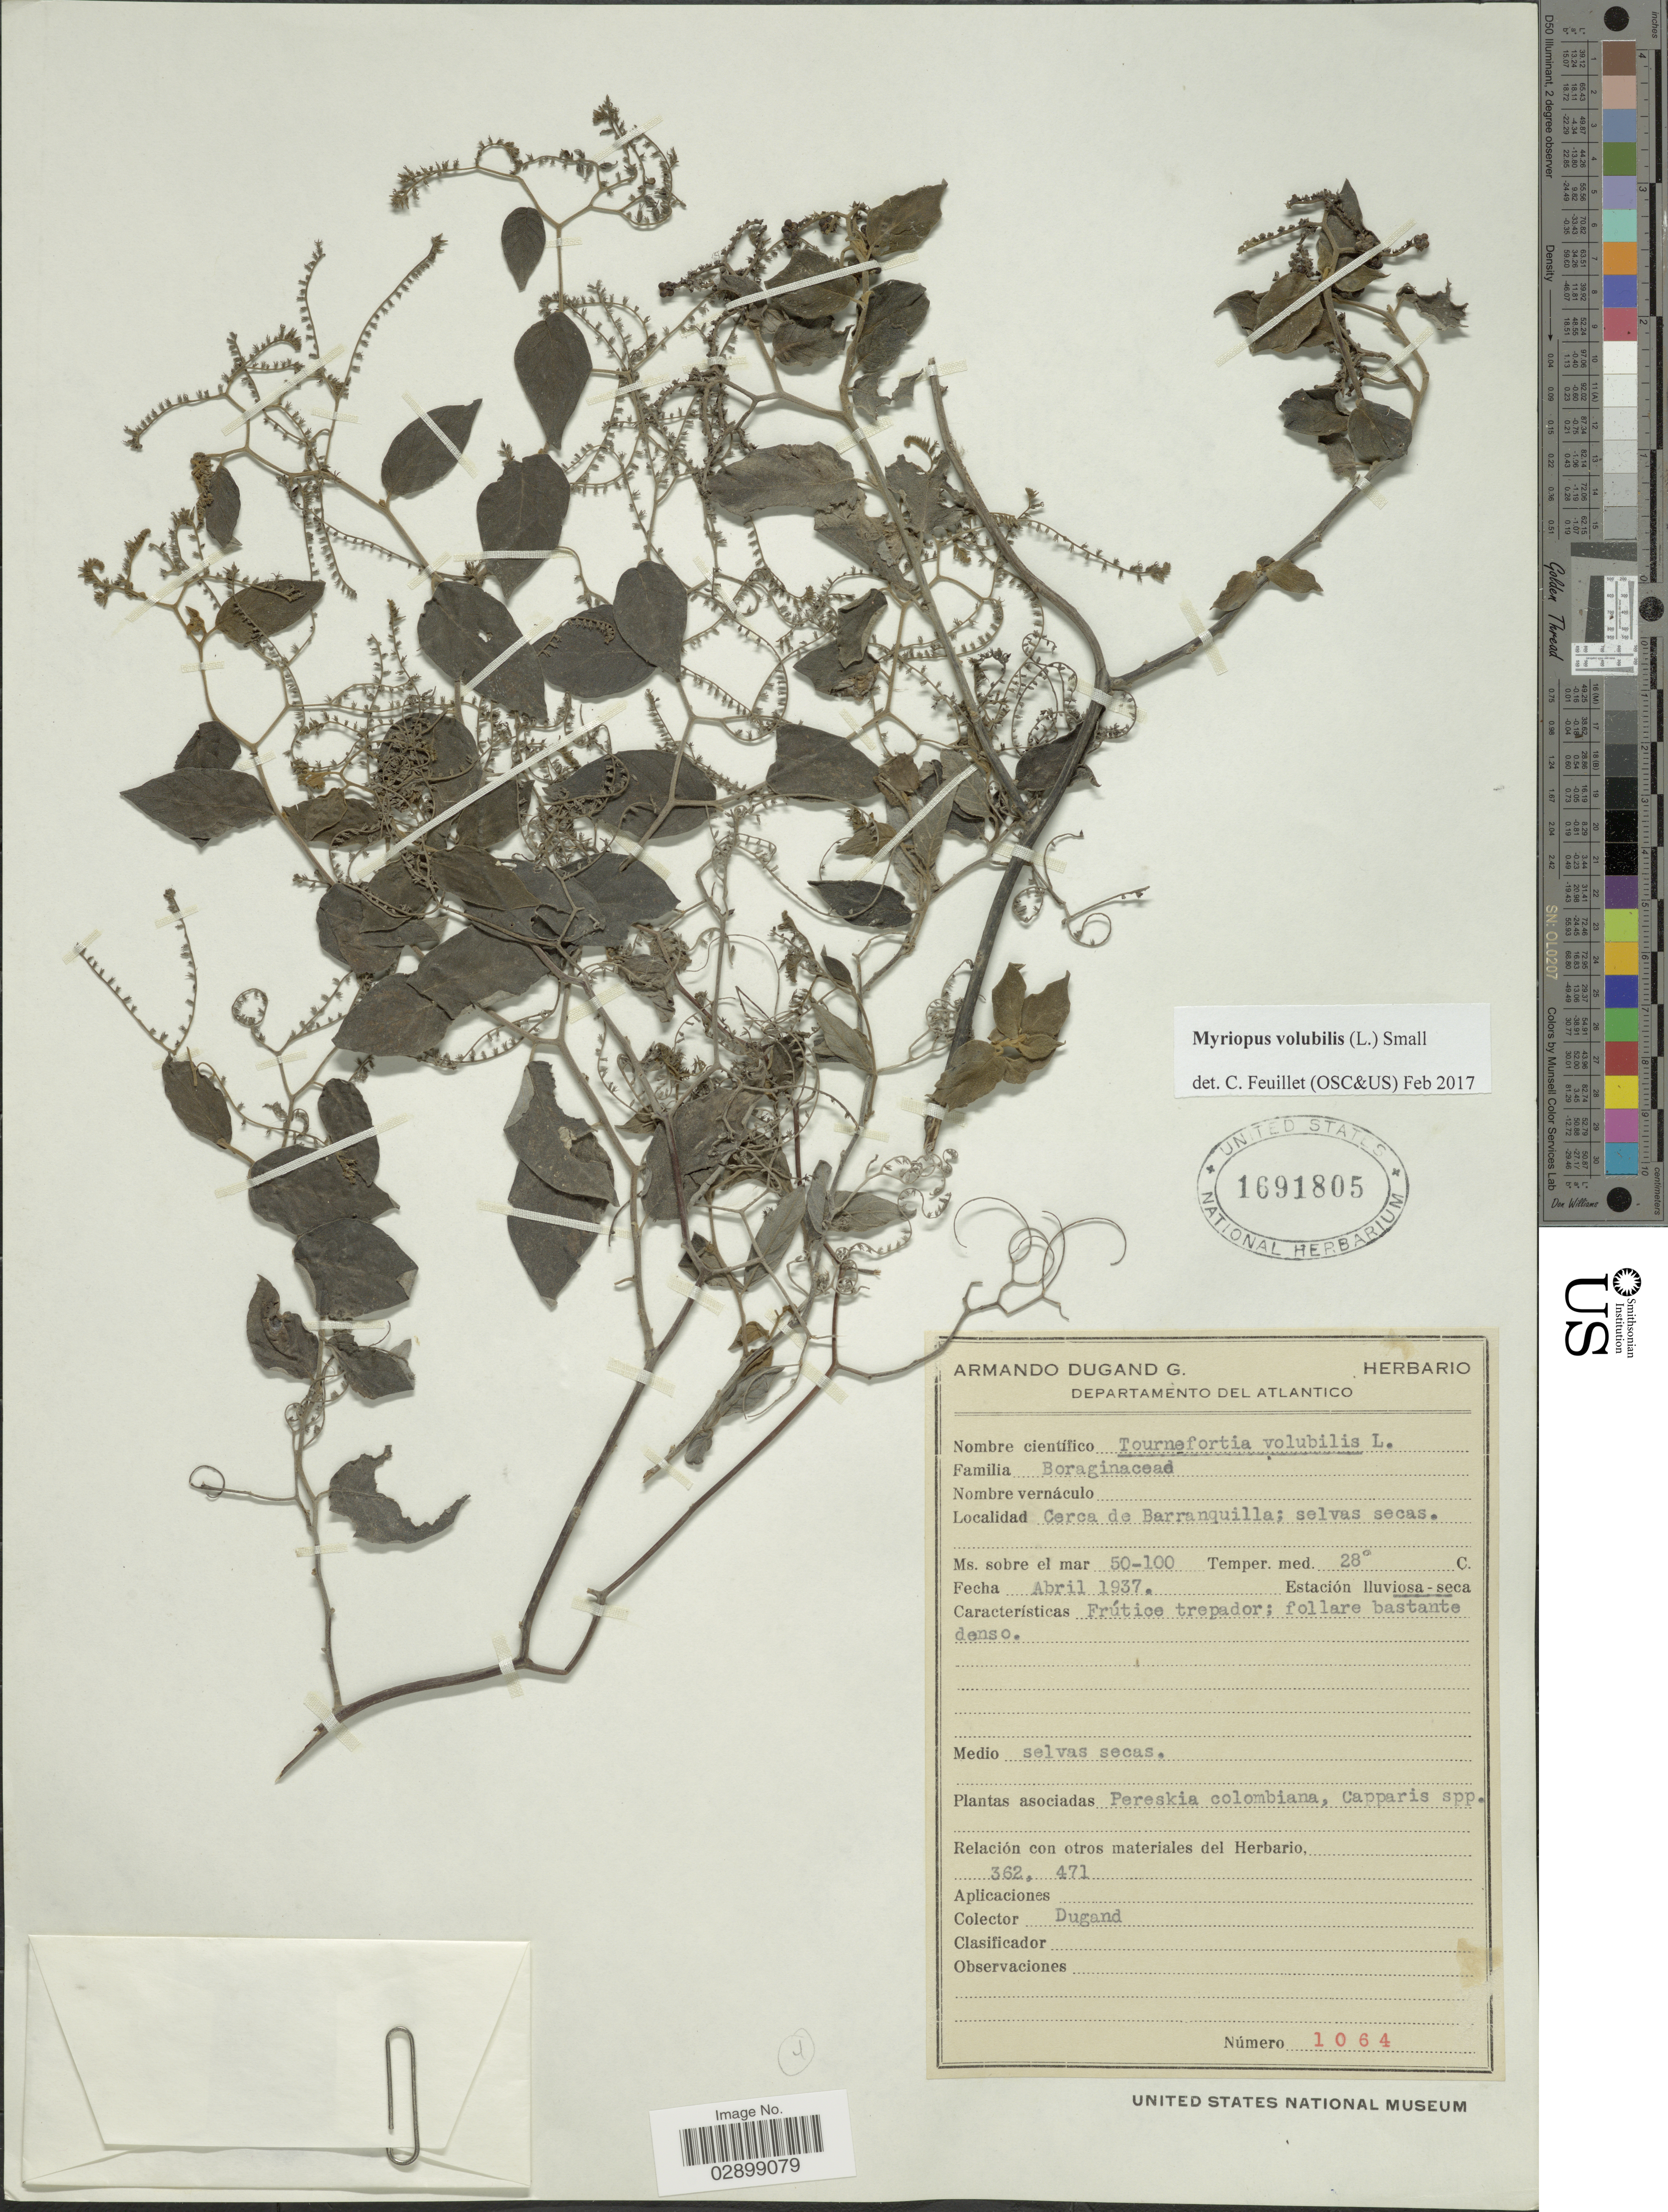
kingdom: Plantae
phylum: Tracheophyta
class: Magnoliopsida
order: Boraginales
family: Heliotropiaceae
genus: Myriopus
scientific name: Myriopus volubilis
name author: (L.) Small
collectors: A. Dugand G.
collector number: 362/471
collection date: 1937-04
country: Colombia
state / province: Atlántico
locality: Departamento del Atlantico. Cerca de Barranquilla.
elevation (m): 50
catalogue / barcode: US 1691805